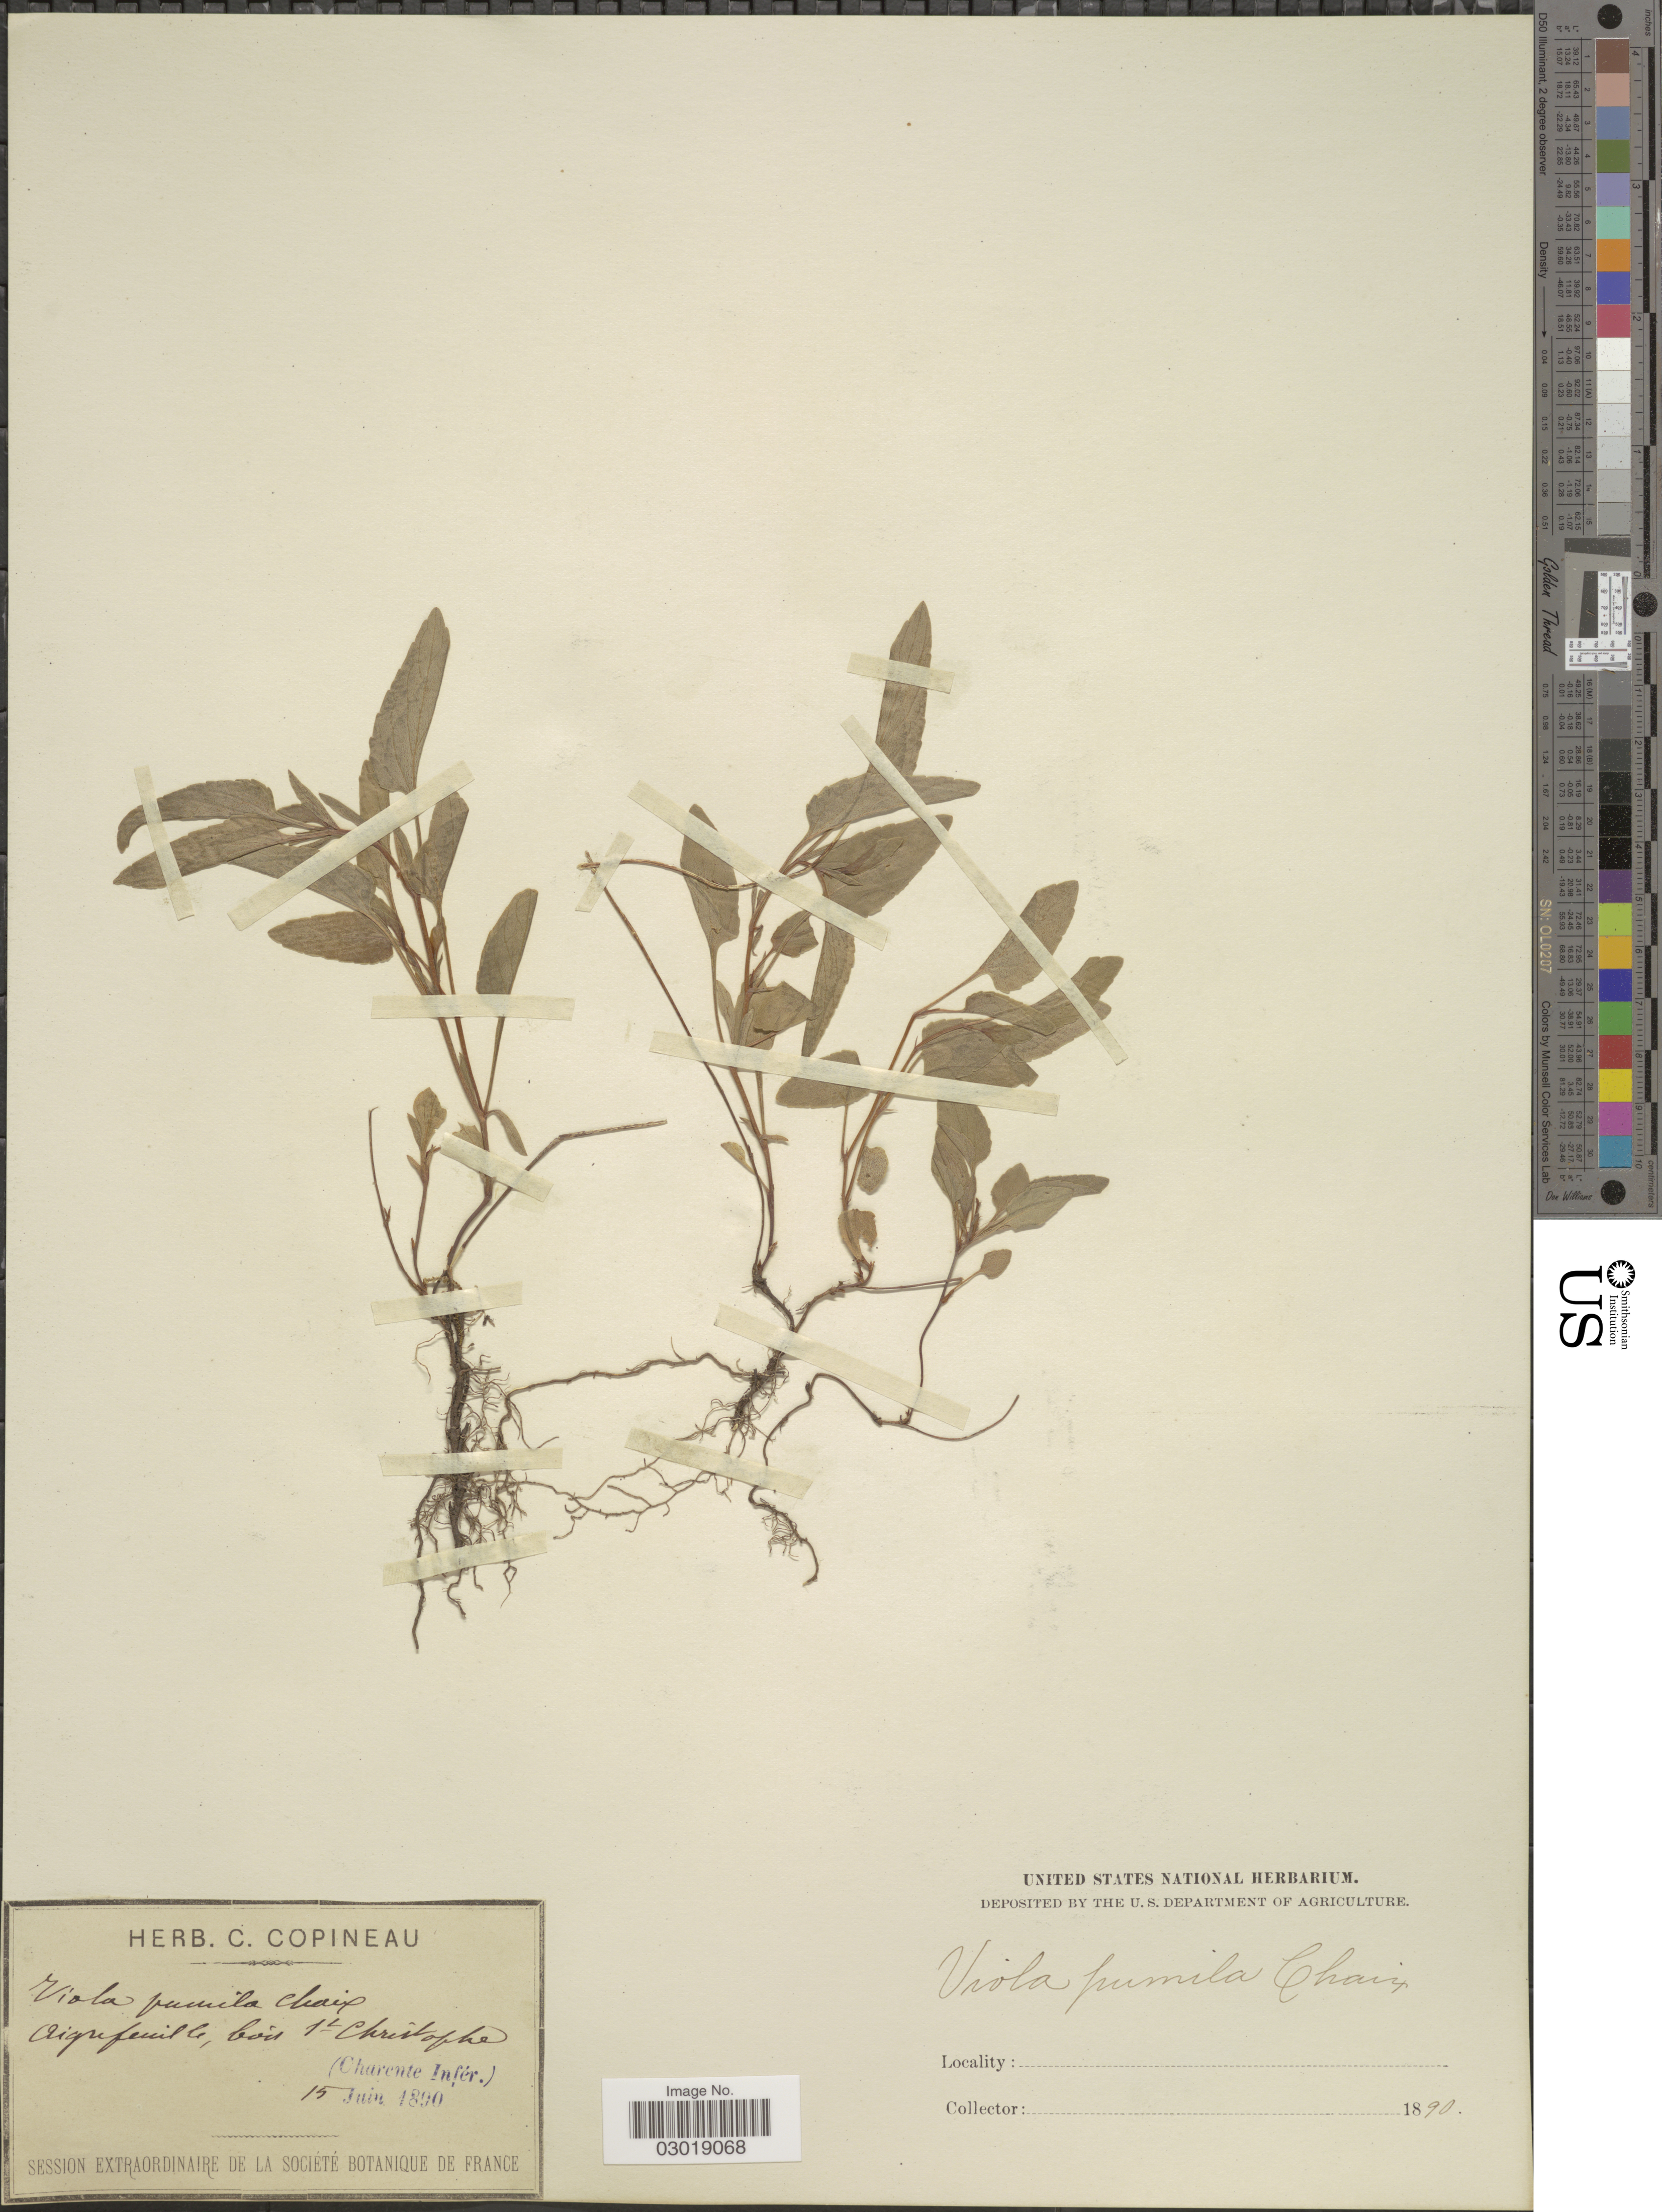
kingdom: Plantae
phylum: Tracheophyta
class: Magnoliopsida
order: Malpighiales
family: Violaceae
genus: Viola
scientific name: Viola pumila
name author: Chaix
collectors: ex herb. C. Copineau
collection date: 1890-06-15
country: France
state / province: Nouvelle-Aquitaine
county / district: Charente-Maritime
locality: Aigrefeuille, bois St Christophe (Charente Infér.).